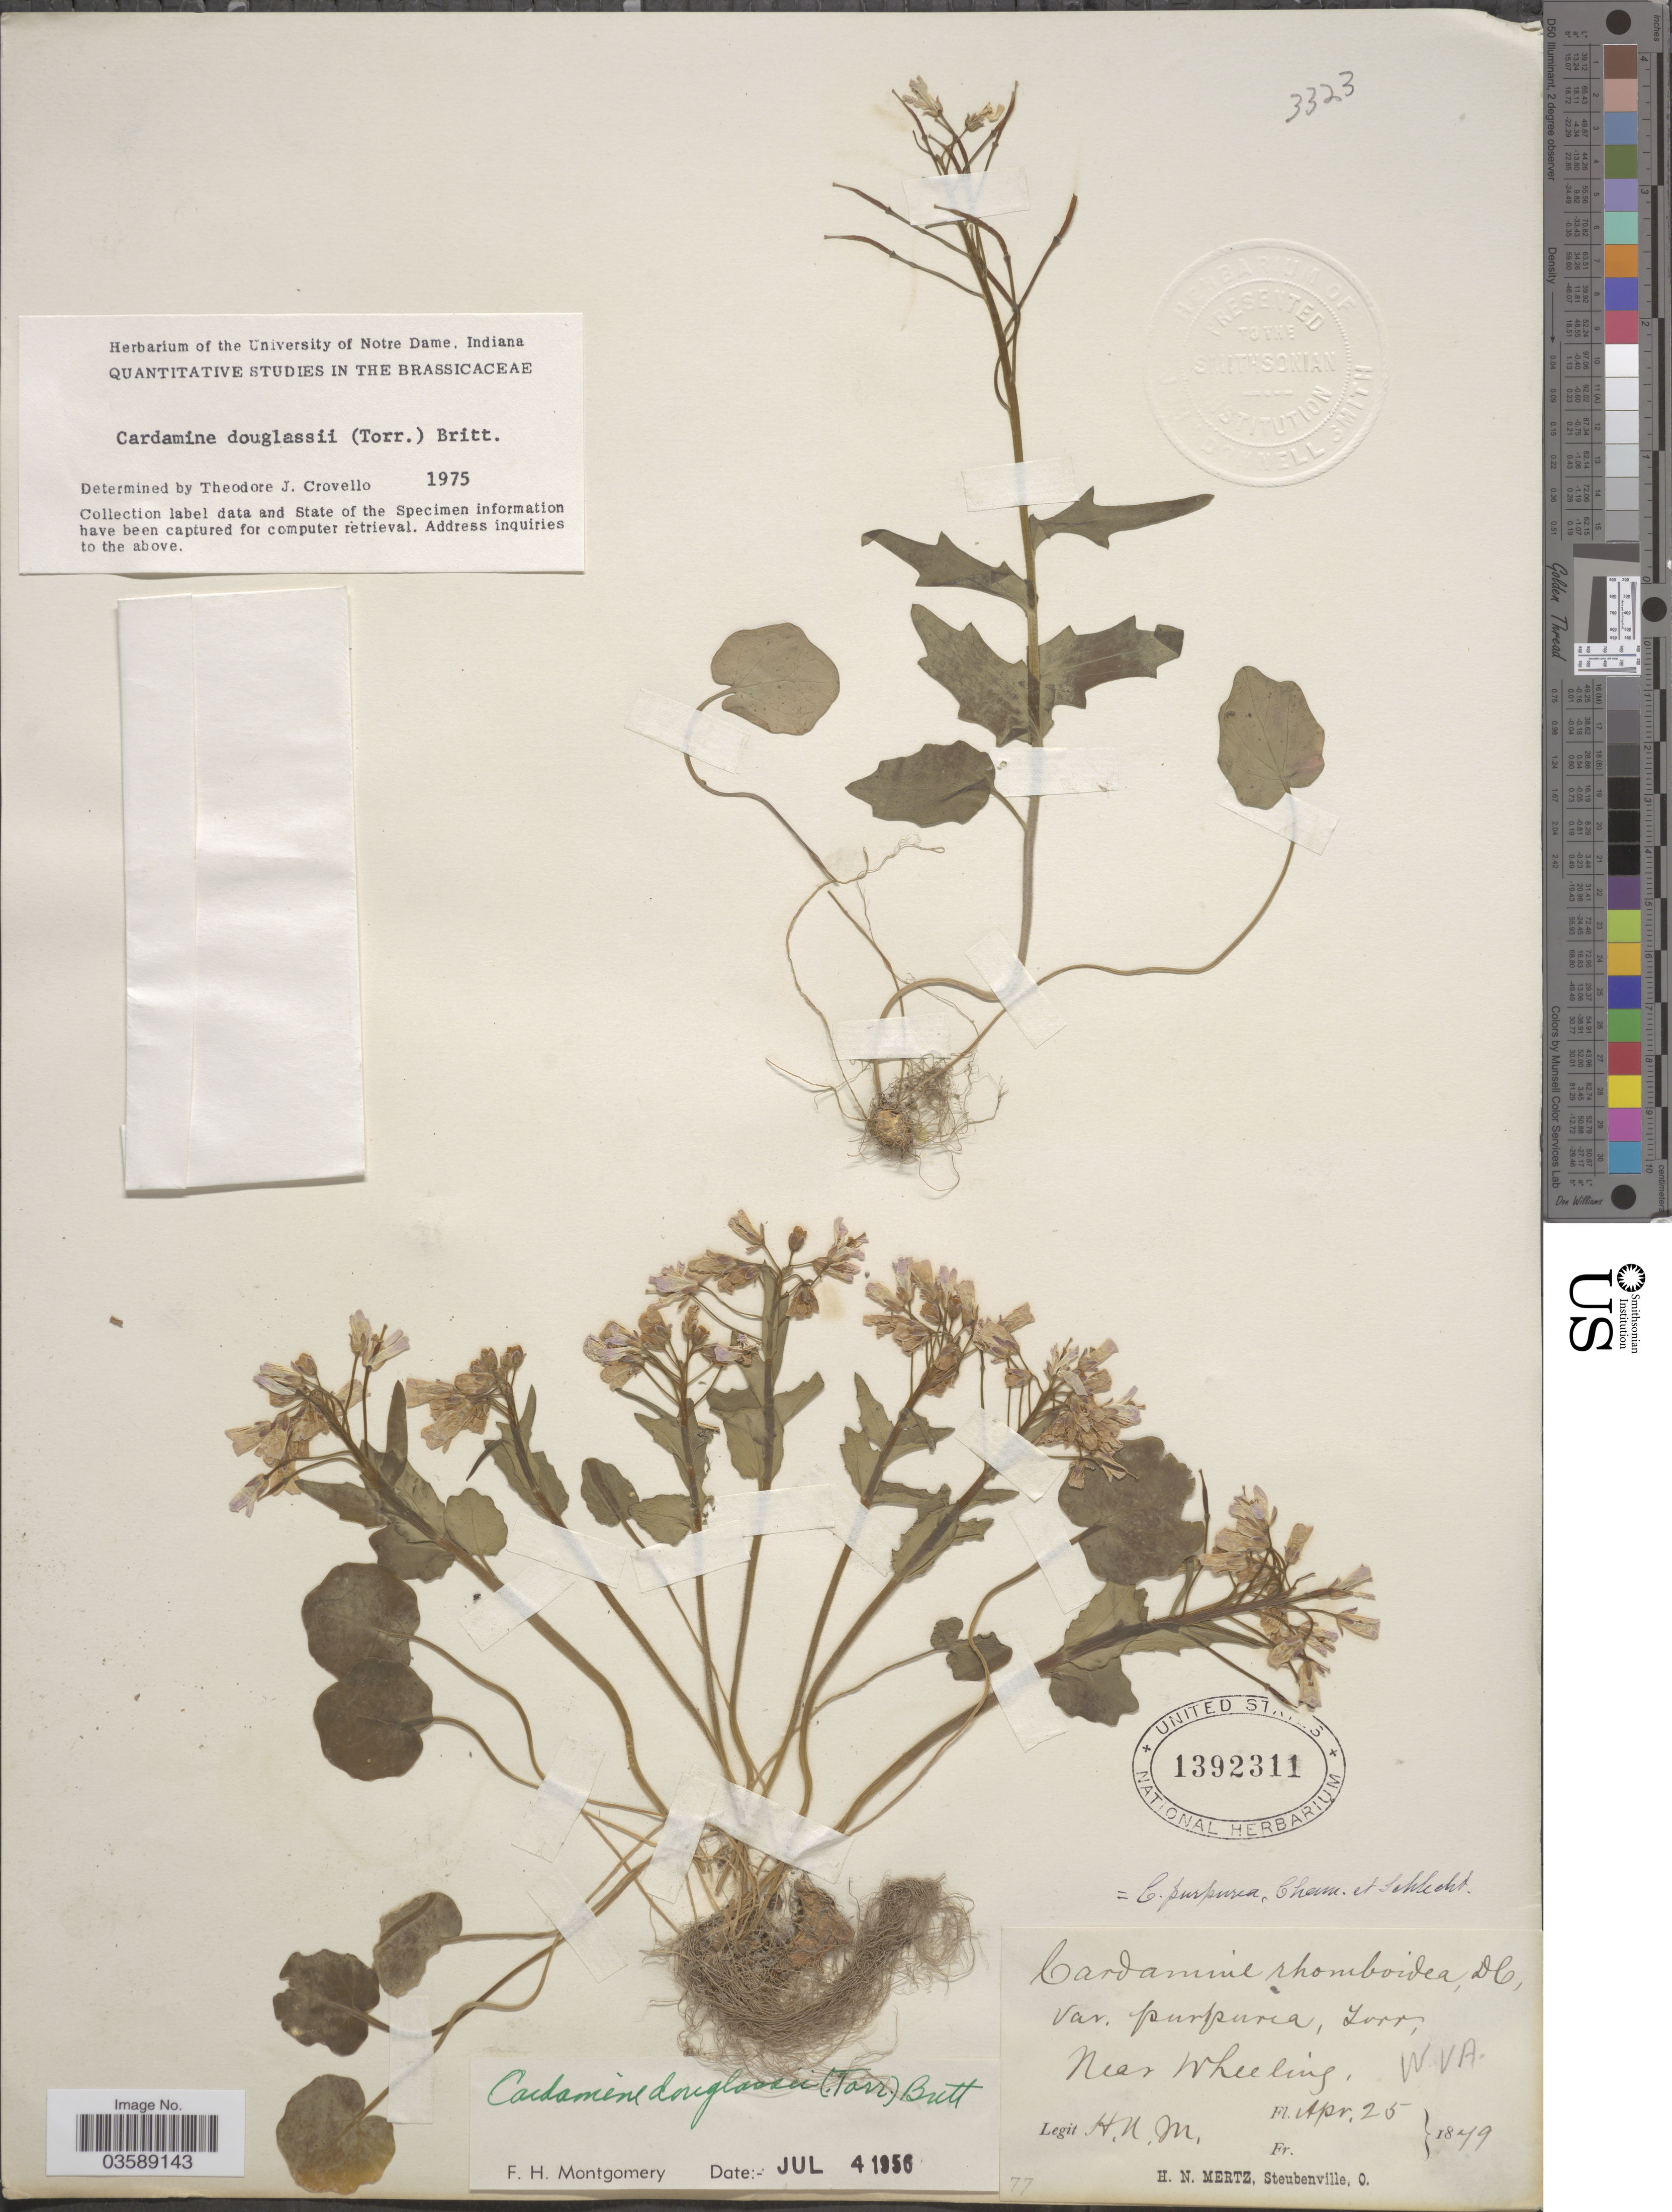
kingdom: Plantae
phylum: Tracheophyta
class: Magnoliopsida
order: Brassicales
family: Brassicaceae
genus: Cardamine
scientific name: Cardamine douglassii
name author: Britton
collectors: H. Mertz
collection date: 1879-04-25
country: United States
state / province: West Virginia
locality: Near Wheeling.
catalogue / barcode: US 1392311